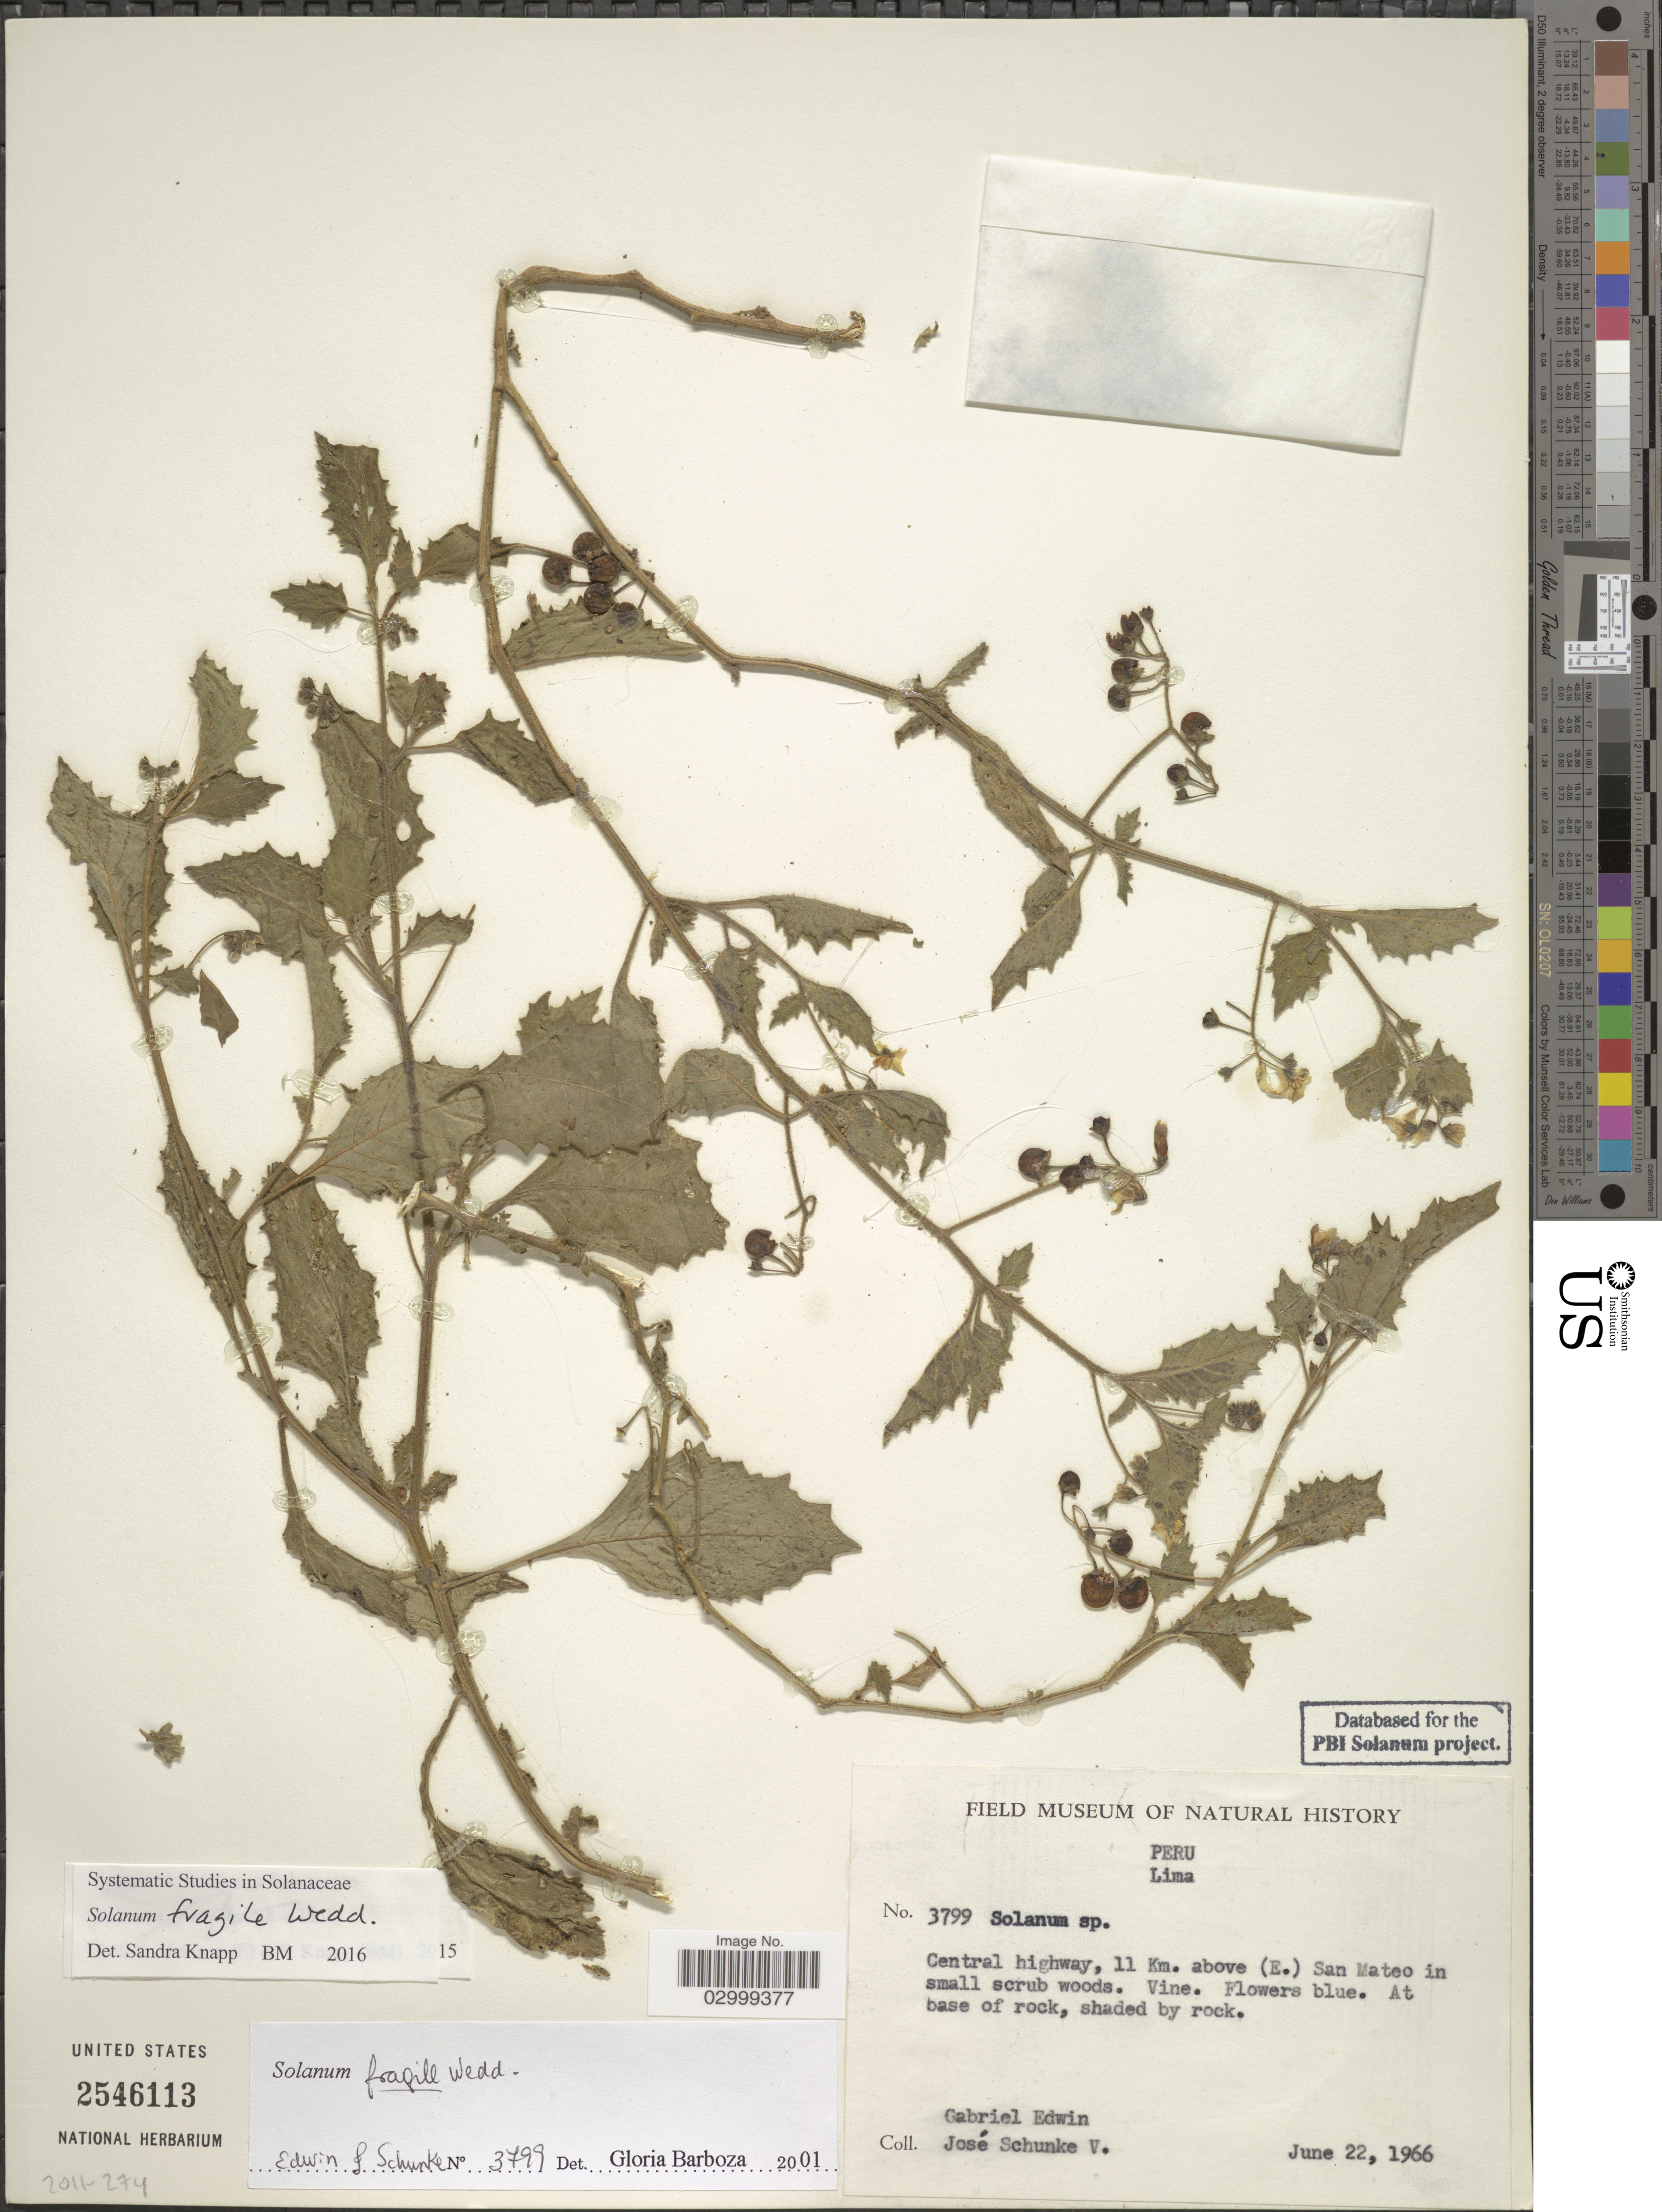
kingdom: Plantae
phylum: Tracheophyta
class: Magnoliopsida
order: Solanales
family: Solanaceae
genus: Solanum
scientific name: Solanum fragile C. Wright ex Griseb., nom. illeg.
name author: C. Wright ex Griseb.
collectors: G. Edwin & J. Schunke Vigo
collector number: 3799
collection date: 1966-06-22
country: Peru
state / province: Lima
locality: Central highway, 11 km. above (E.) San Mateo.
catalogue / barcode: US 2546113